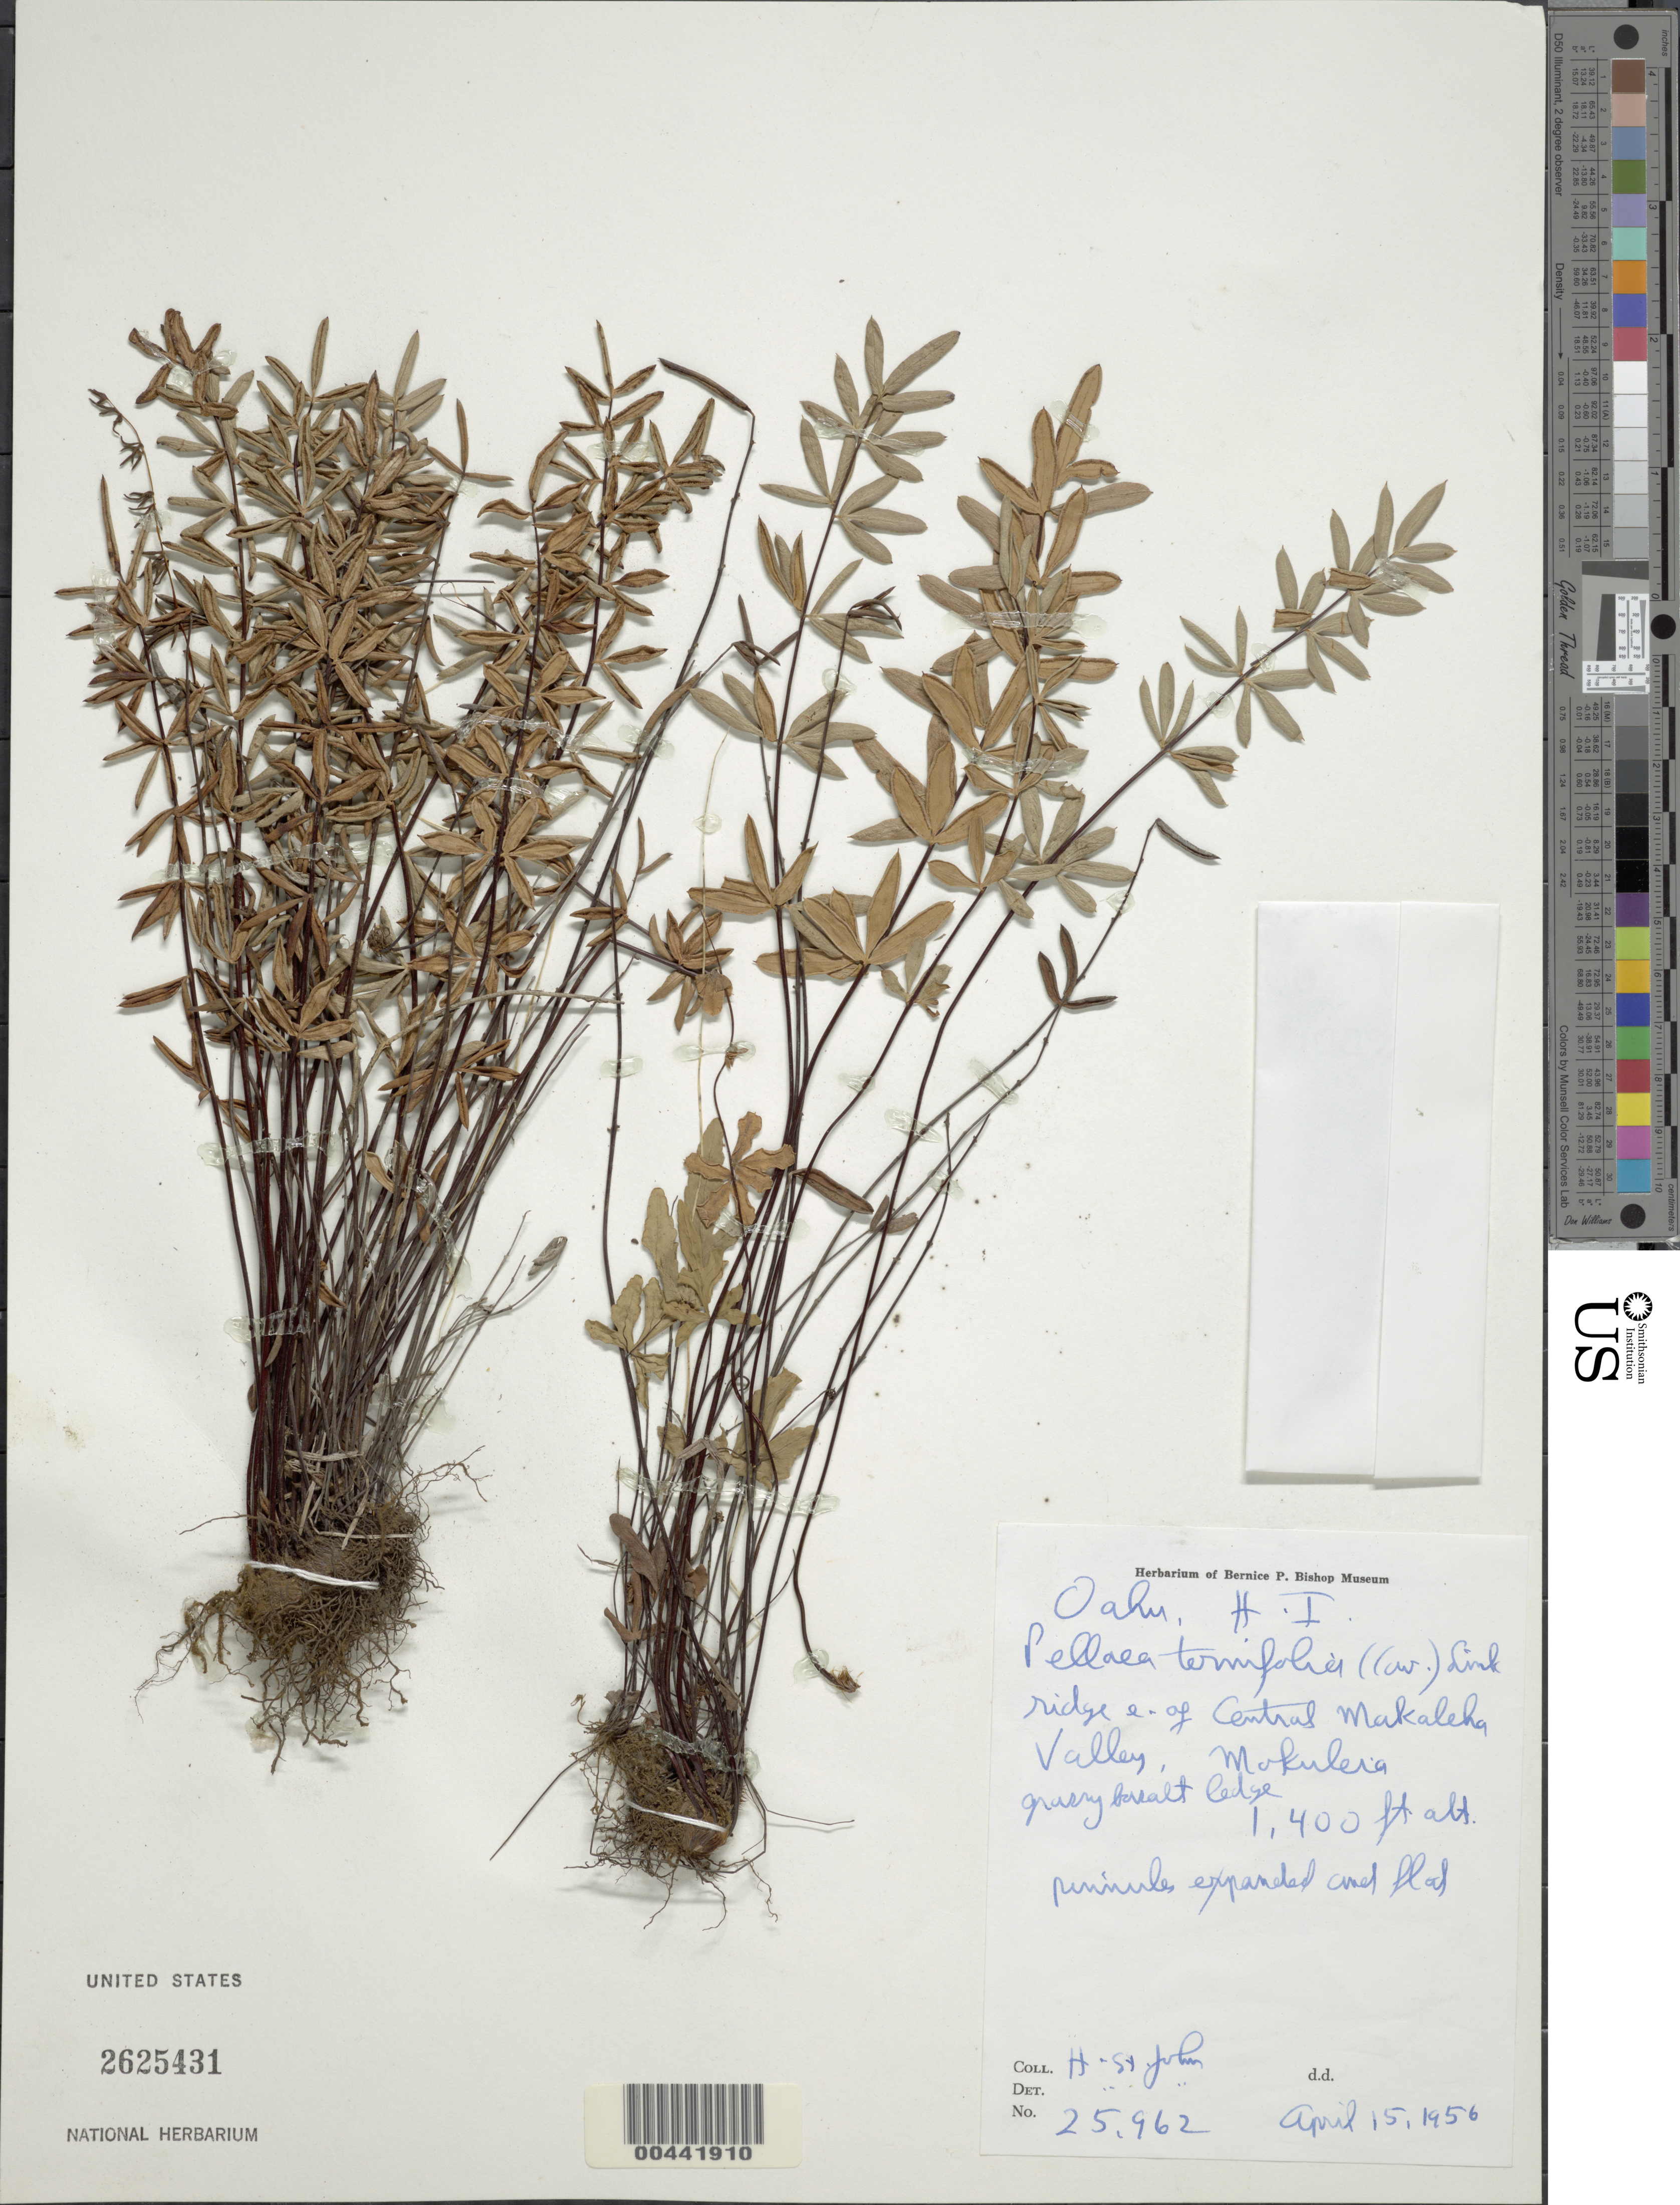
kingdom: Plantae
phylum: Tracheophyta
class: Polypodiopsida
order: Polypodiales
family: Pteridaceae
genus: Pellaea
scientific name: Pellaea ternifolia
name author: (Cav.) Link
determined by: St. John, H.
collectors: H. St. John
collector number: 25962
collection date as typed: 15 Apr 1956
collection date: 1956-04-15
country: United States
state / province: Hawaii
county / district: Honolulu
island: Oahu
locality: Ridge E of Central Makaleha Valley, Mokuleia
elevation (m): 427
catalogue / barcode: US 2625431